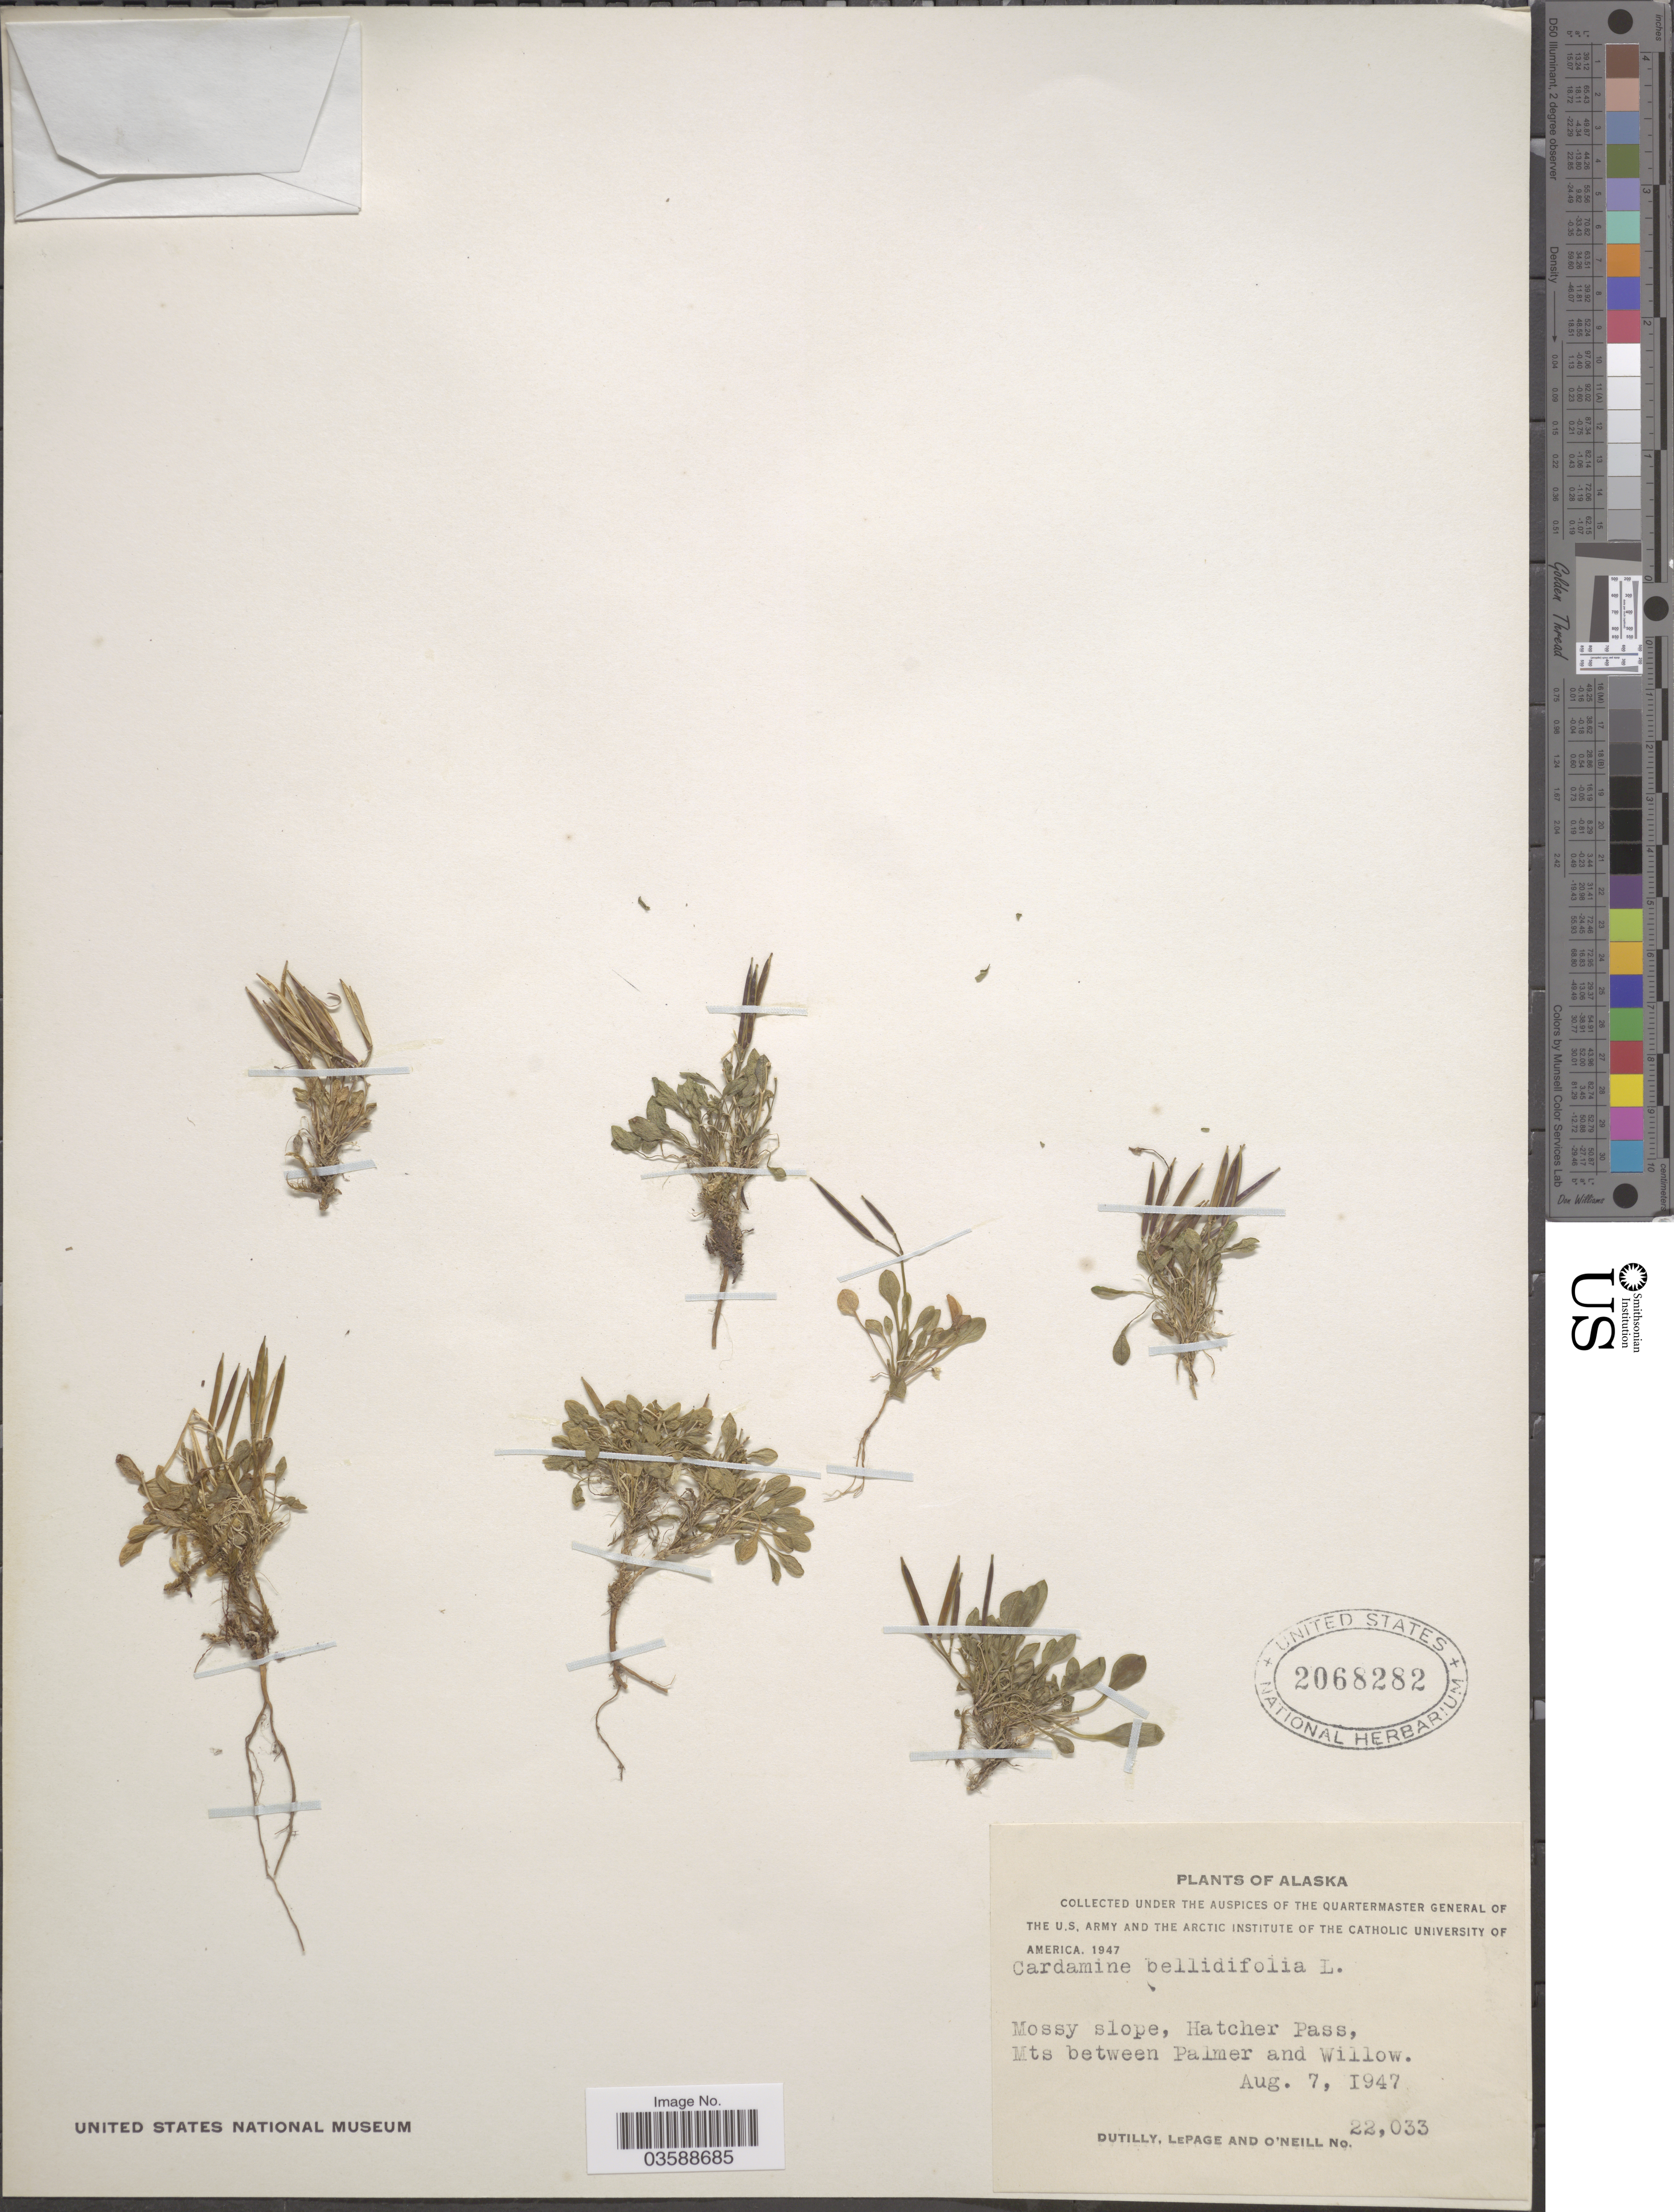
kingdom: Plantae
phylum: Tracheophyta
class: Magnoliopsida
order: Brassicales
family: Brassicaceae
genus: Cardamine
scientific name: Cardamine bellidifolia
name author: L.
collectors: -. Dutilly, -. LePage & -. O'Neill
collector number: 22033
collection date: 1947-08-07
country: United States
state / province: Alaska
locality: Hatcher Pass, Mts between Palmer and Willow.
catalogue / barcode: US 2068282